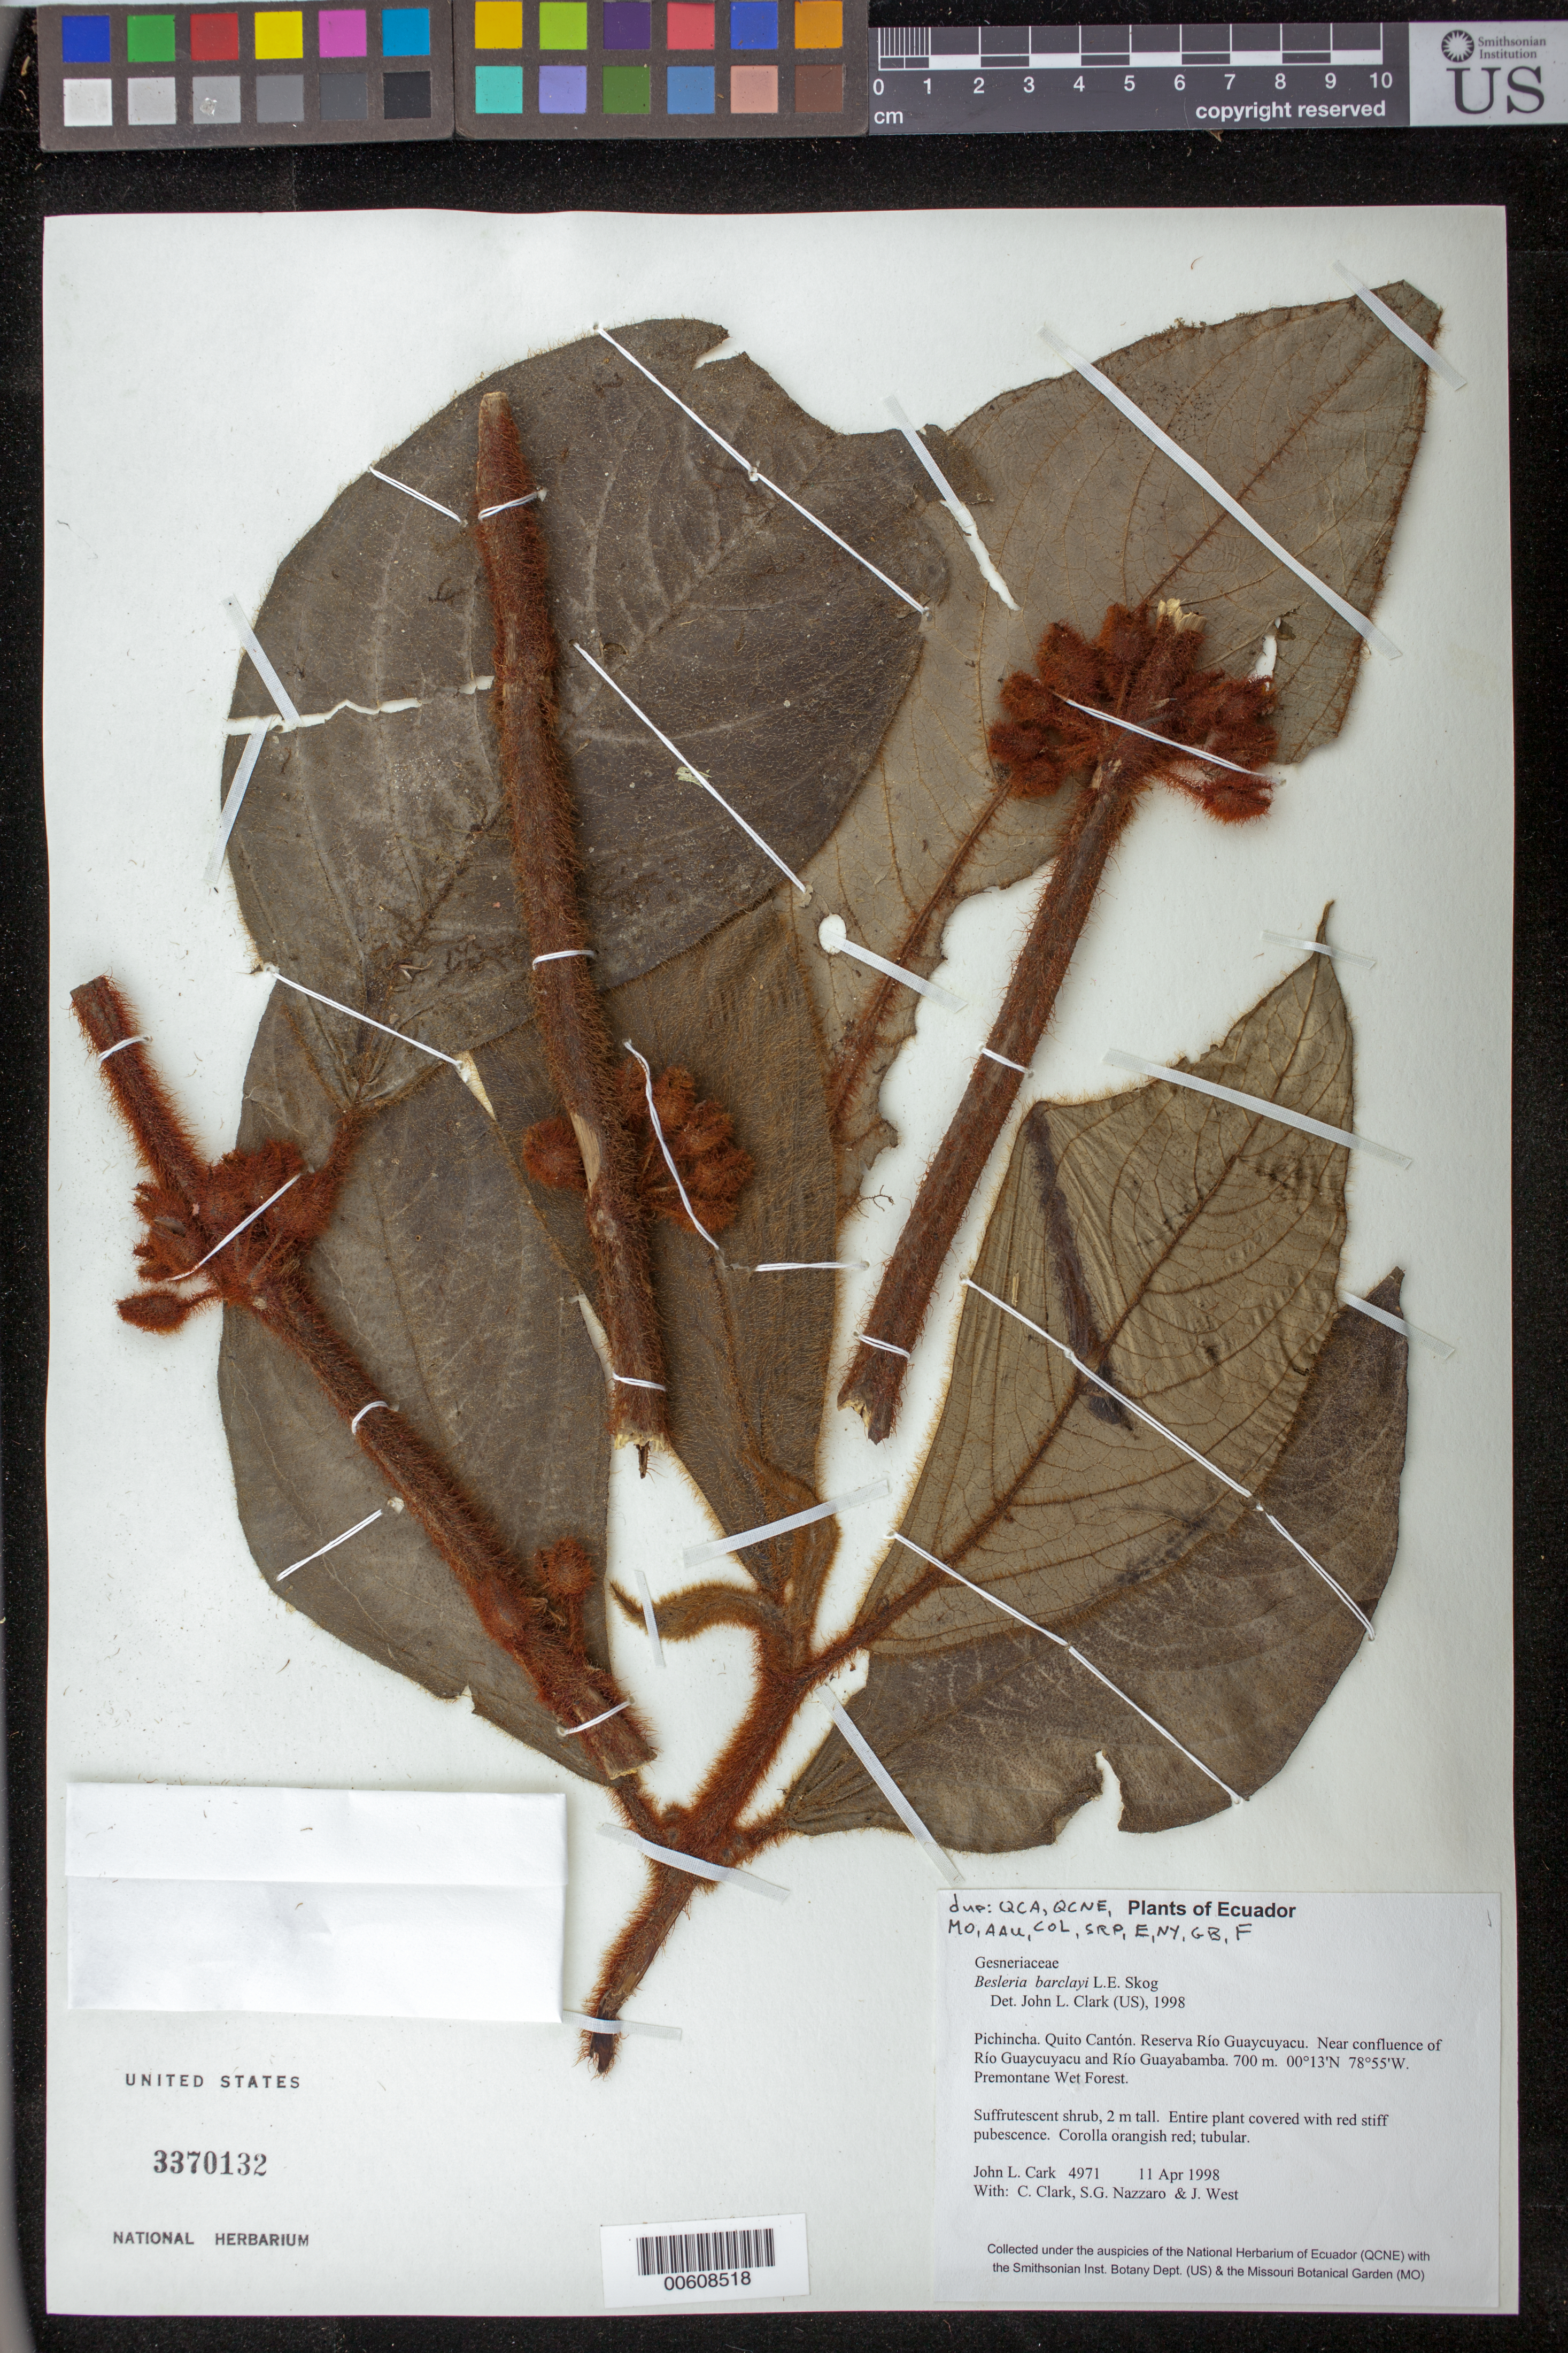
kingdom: Plantae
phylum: Tracheophyta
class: Magnoliopsida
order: Lamiales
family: Gesneriaceae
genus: Besleria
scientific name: Besleria barclayi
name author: L.E. Skog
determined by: Clark, J. L., (SEL), The Marie Selby Botanical Garden (UNITED STATES)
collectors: J. L. Clark, C. Clark, S. Nazzaro & J. West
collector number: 4971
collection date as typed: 11 Apr 1998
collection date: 1998-04-11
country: Ecuador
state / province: Pichincha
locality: Quito Cantón. Reserva Río Guaycuyacu. Near confluence of Río Guaycuyacu and Río Guayabamba.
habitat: Premontane Wet Forest.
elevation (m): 700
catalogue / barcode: US 3370132